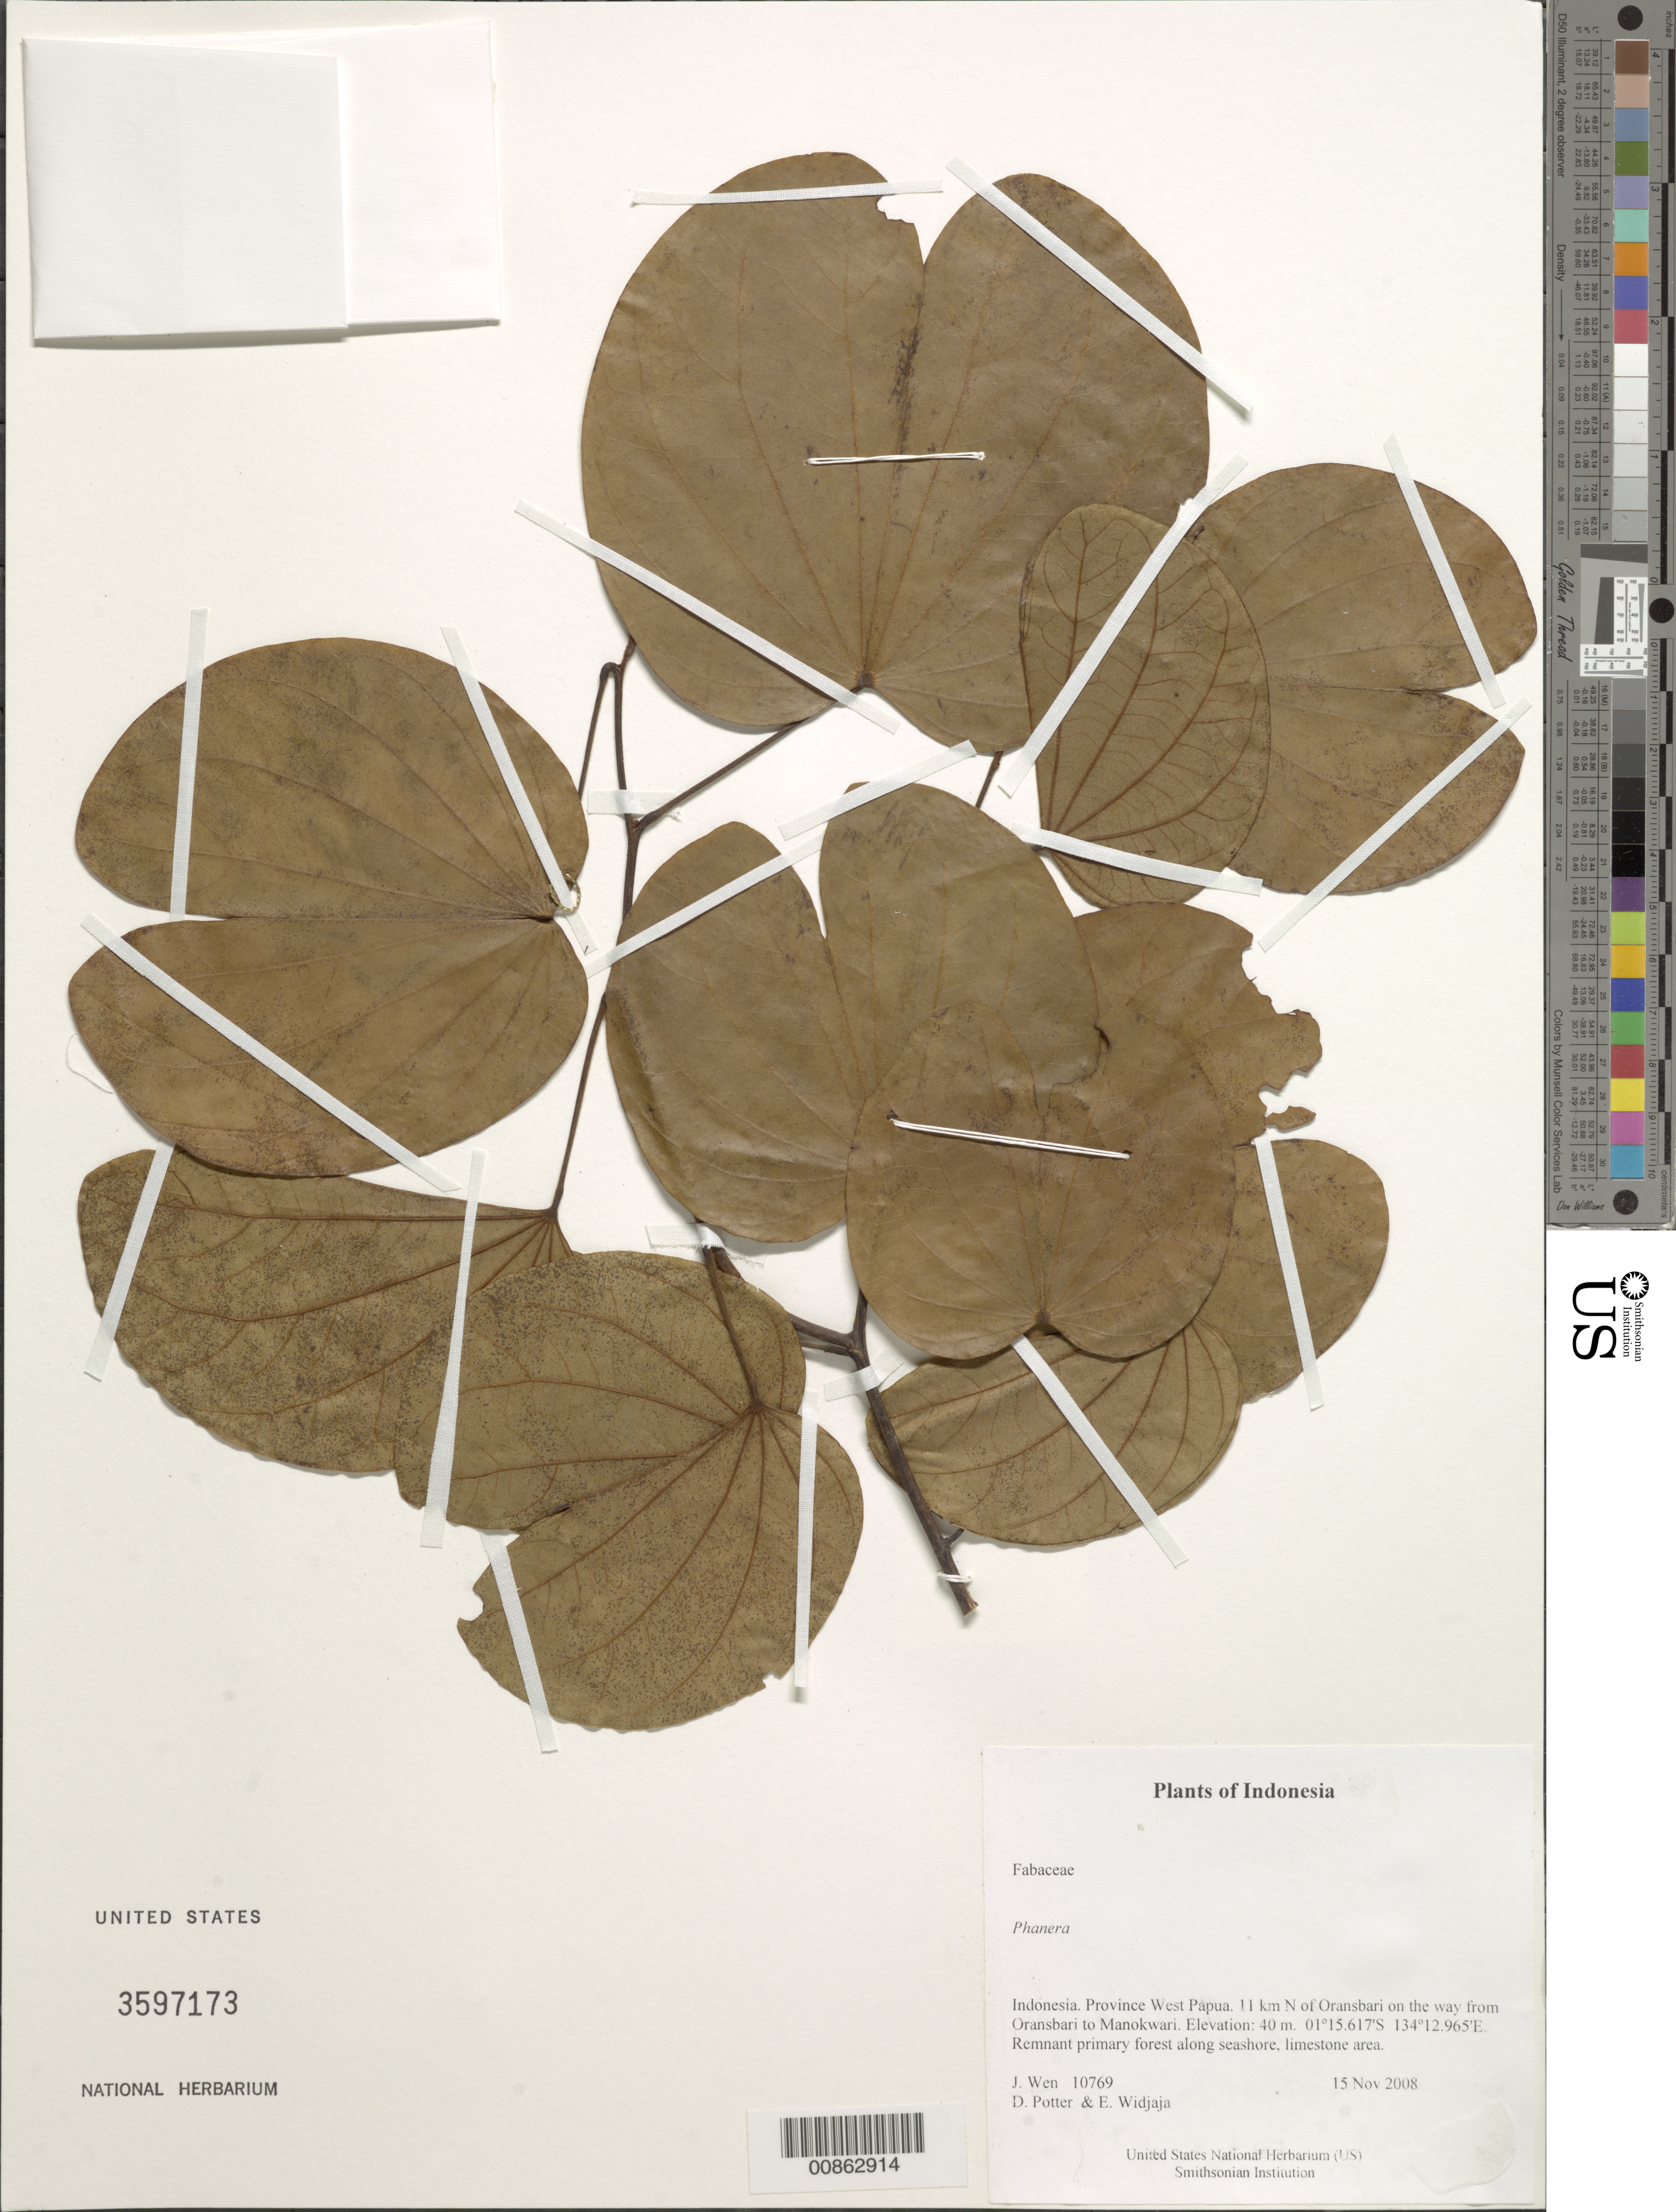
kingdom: Plantae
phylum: Tracheophyta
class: Magnoliopsida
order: Fabales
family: Fabaceae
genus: Phanera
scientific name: Phanera sp.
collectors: J. Wen, D. Potter & E. A. Widjaja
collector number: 10769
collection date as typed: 15 Nov 2008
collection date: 2008-11-15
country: Indonesia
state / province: Papua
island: New Guinea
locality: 11 km N of Oransbari on the way from Oransbari to Manokwari. Irian Barat.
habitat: Remnant primary forest along seashore, limestone area.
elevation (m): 40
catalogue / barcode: US 3597173